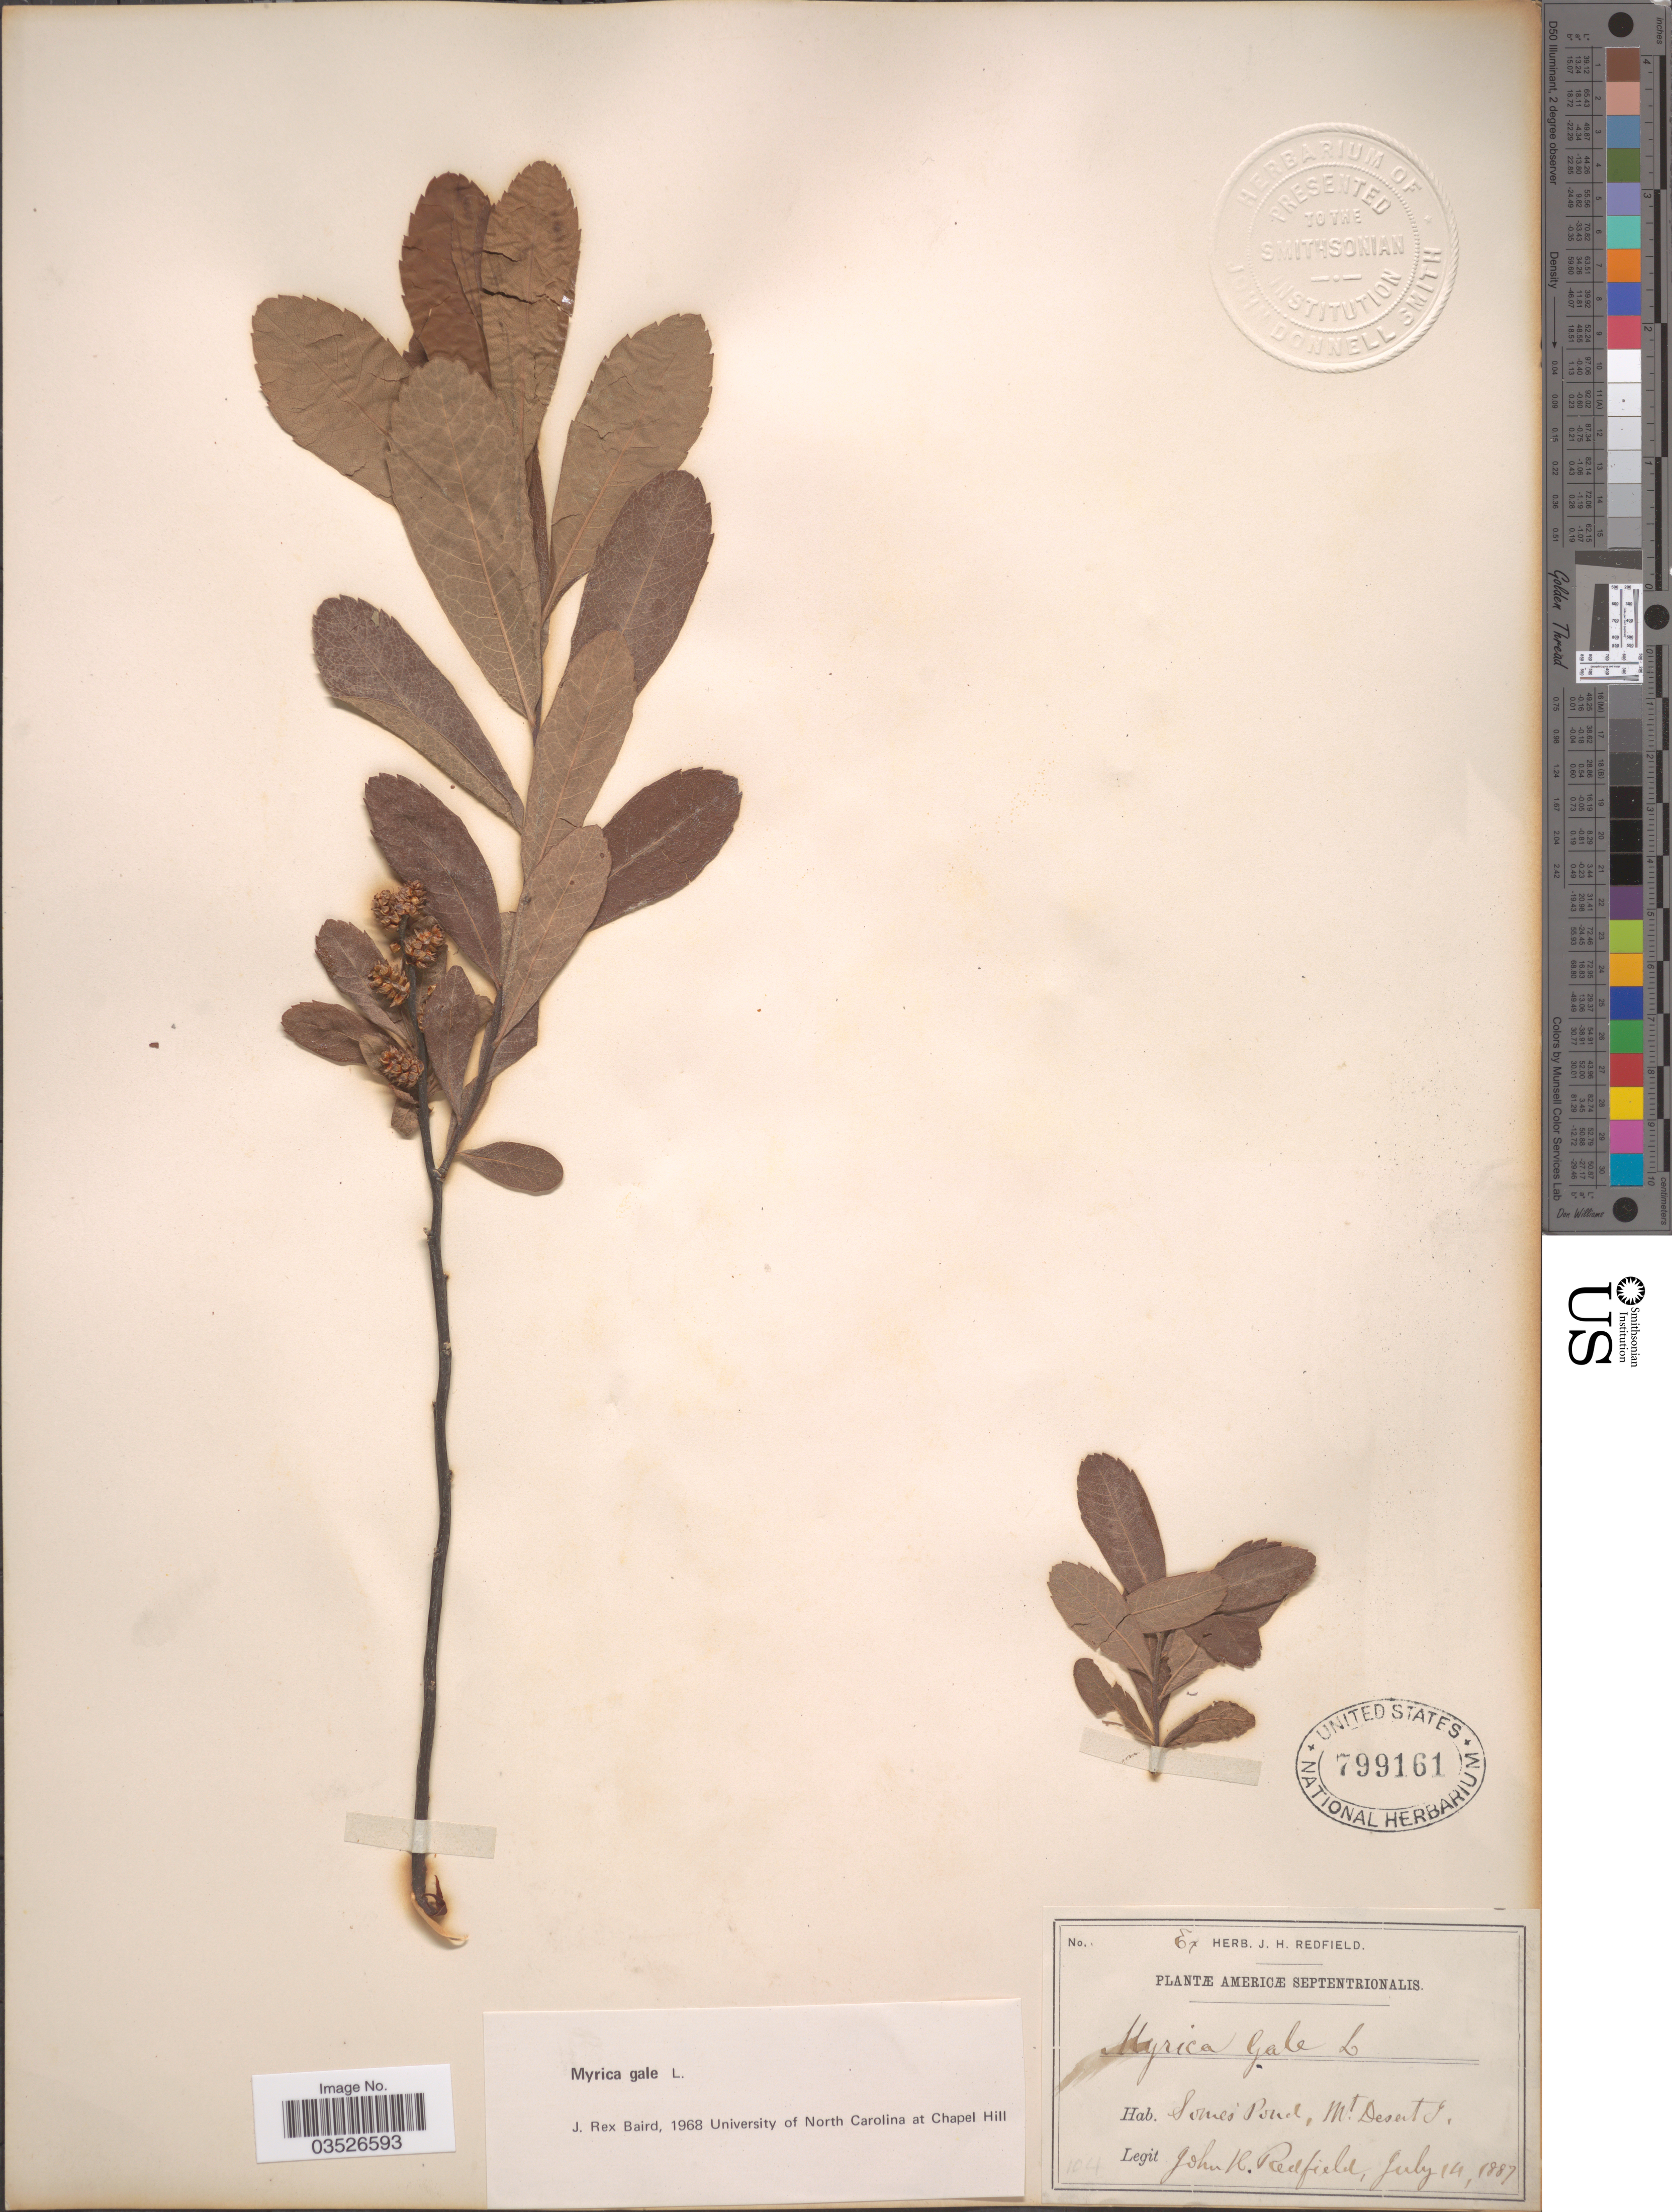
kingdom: Plantae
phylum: Tracheophyta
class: Magnoliopsida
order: Fagales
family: Myricaceae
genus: Myrica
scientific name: Myrica gale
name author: L.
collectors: J. Redfield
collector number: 104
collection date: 1887-07-14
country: United States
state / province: Maine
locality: Somes' Pond, Mt. Desert I.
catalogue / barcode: US 799161